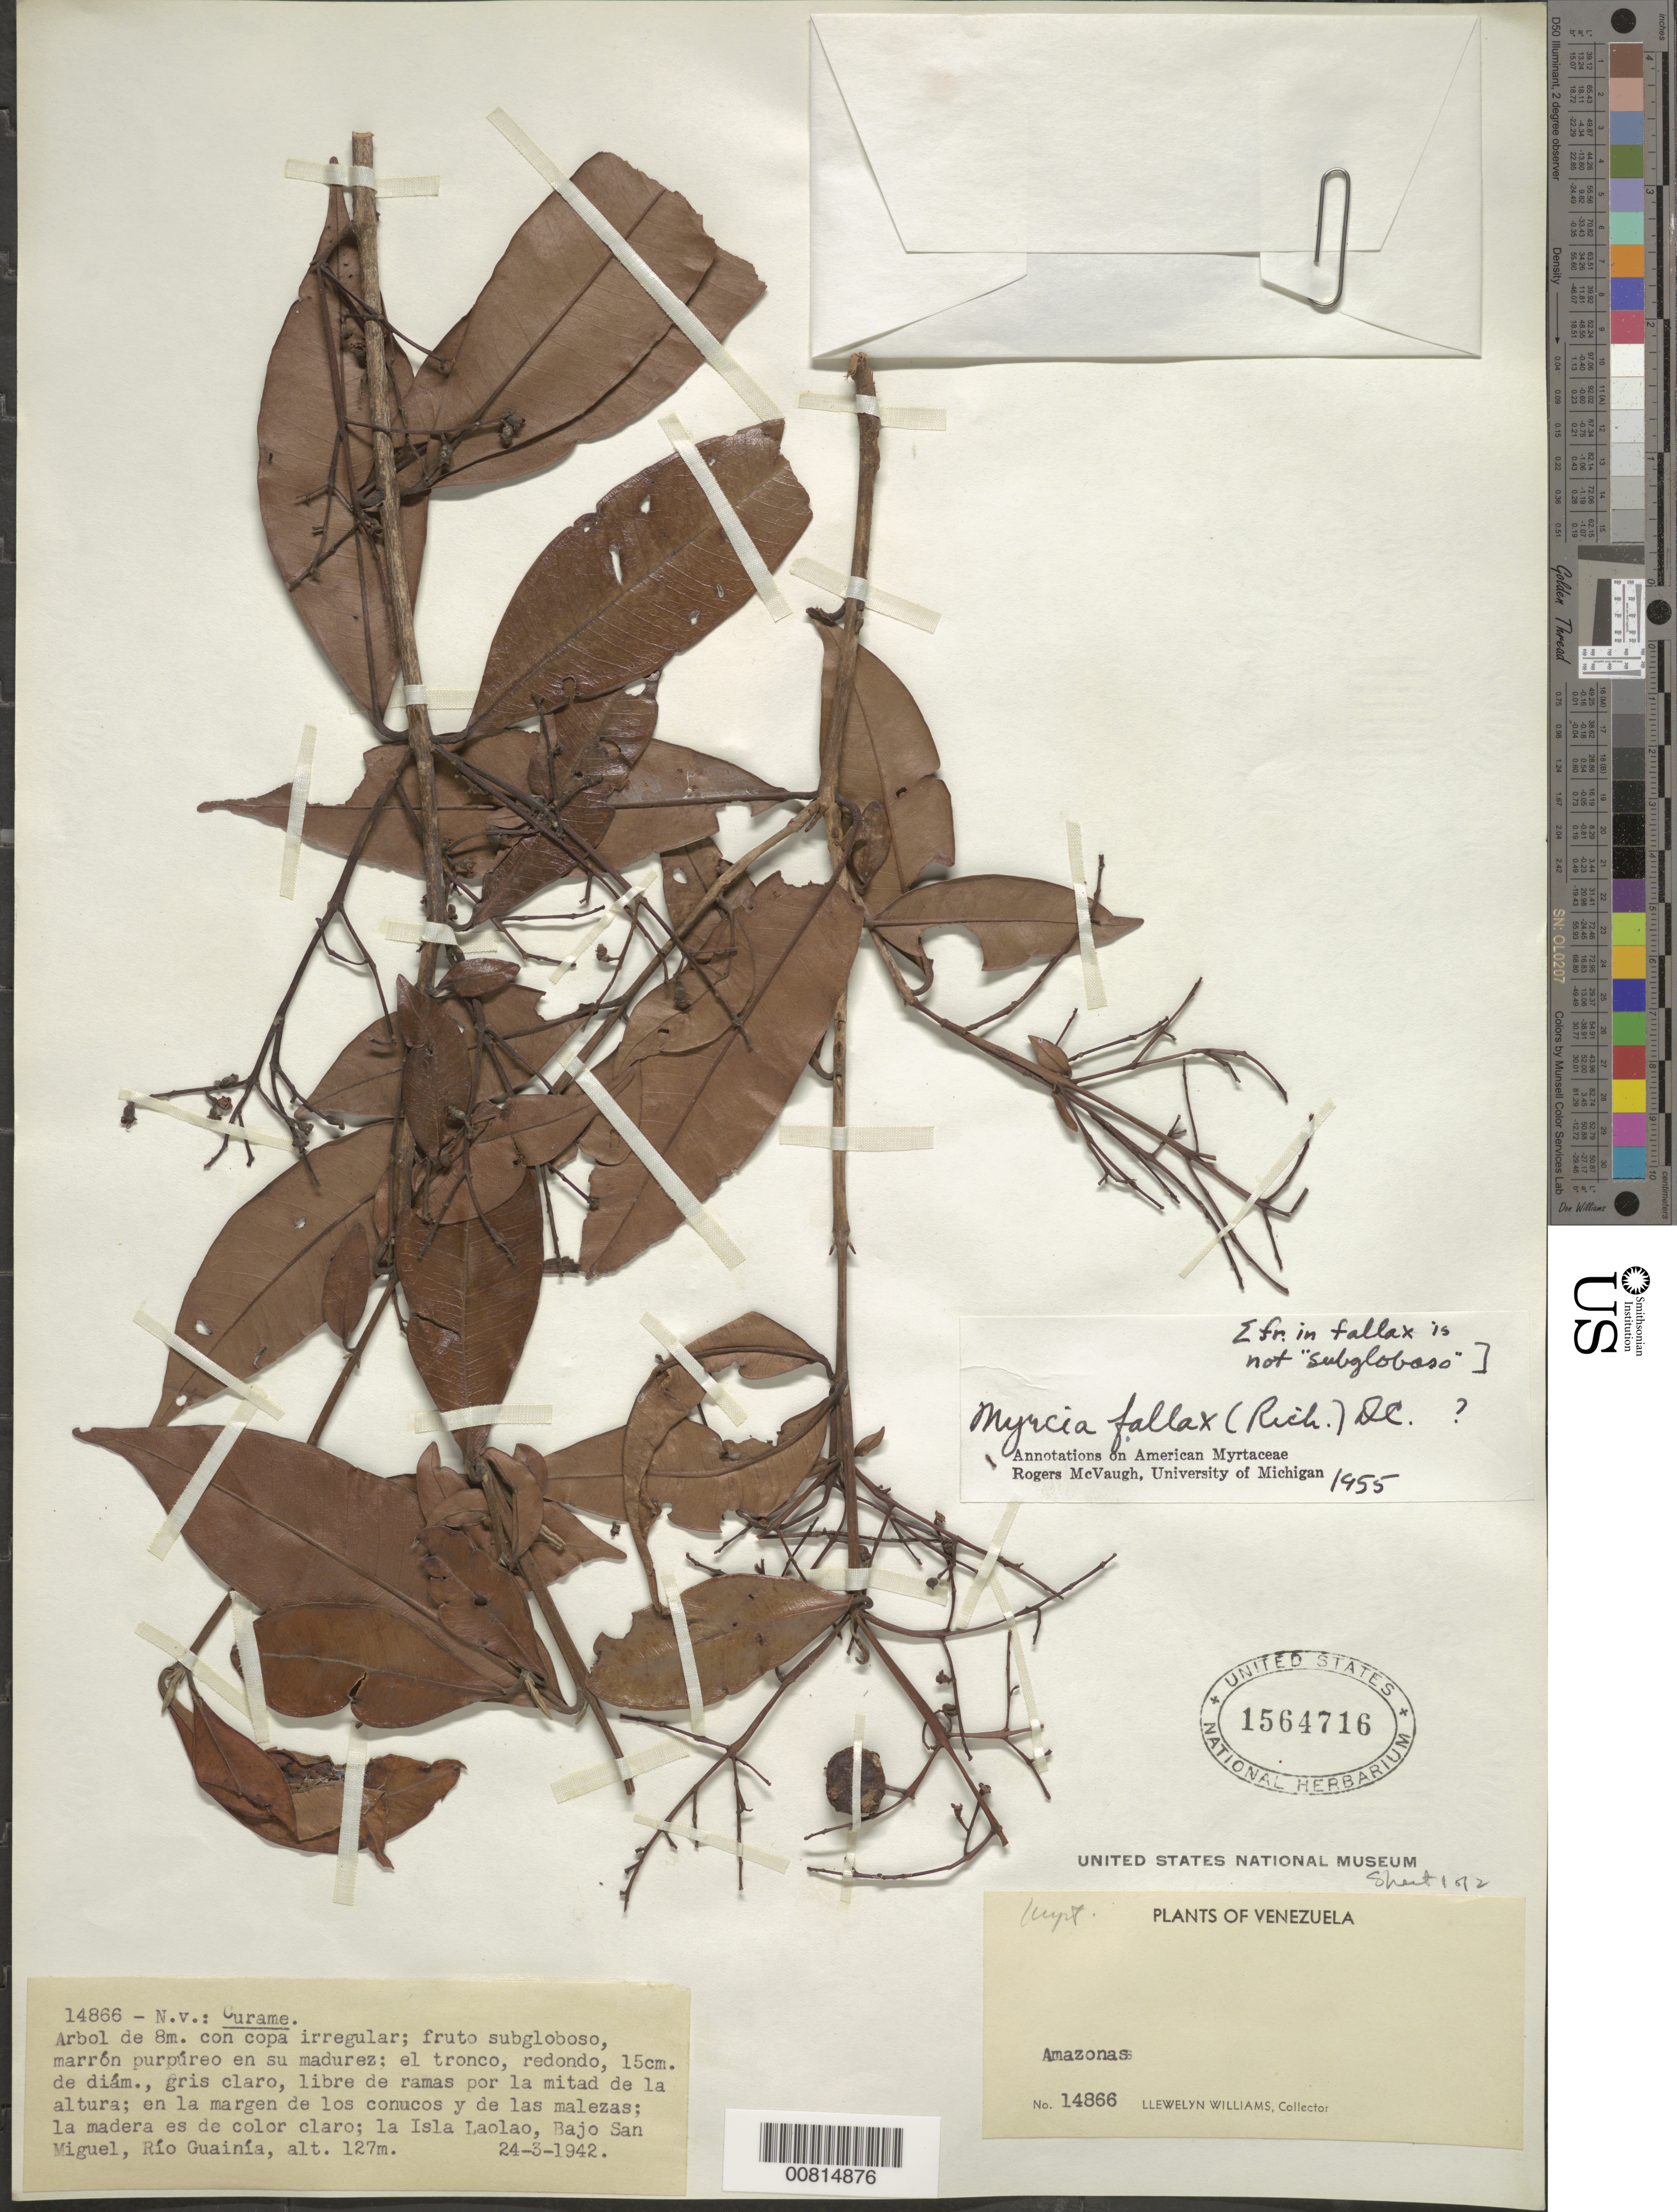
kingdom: Plantae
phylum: Tracheophyta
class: Magnoliopsida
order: Myrtales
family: Myrtaceae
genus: Myrcia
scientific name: Myrcia fallax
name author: (Rich.) DC.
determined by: McVaugh, R.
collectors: Ll. Williams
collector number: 14866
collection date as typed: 24-Mar-42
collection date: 1942-03-24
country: Venezuela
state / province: Amazonas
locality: Isla LaoLao, Bajo San Miguel, Río Guainía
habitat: Margen de los conucos y de las malezas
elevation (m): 127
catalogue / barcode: US 1564716